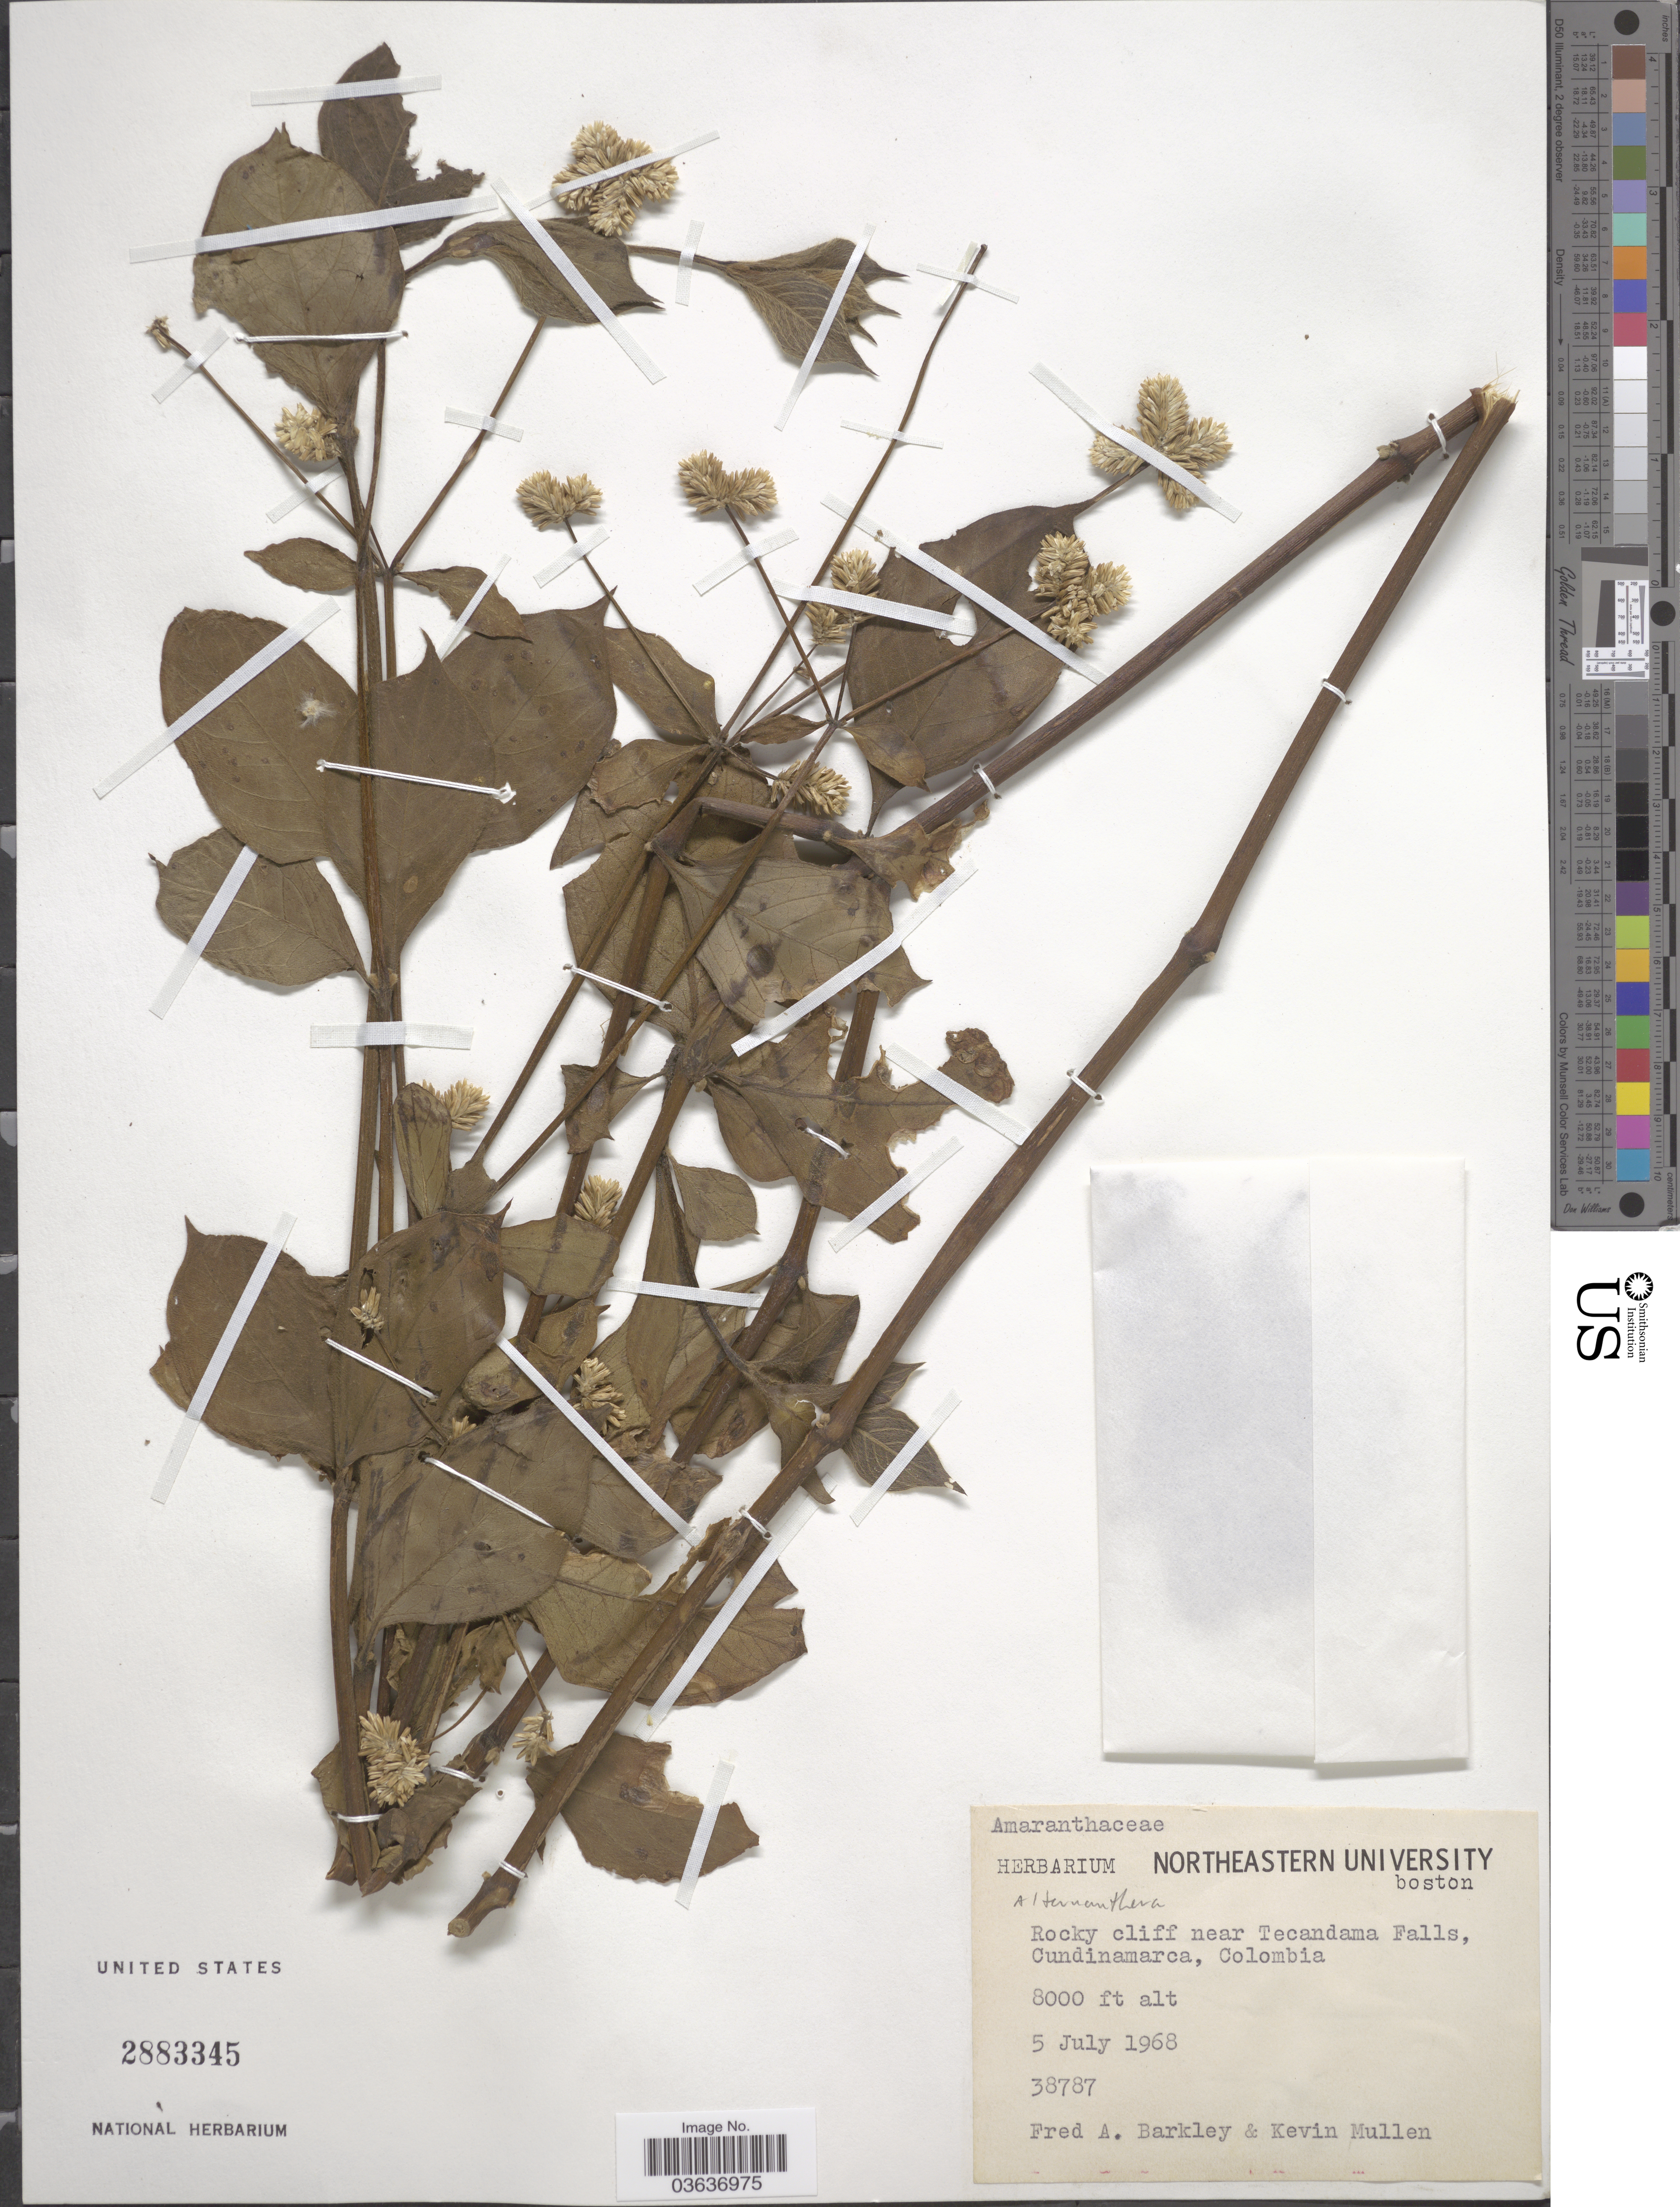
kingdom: Plantae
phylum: Tracheophyta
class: Magnoliopsida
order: Caryophyllales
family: Amaranthaceae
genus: Alternanthera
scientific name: Alternanthera sp.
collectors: F. A. Barkley & K. Mullen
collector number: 38787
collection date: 1968-07-05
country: Colombia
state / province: Cundinamarca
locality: Rocky cliff near Tecandama Falls.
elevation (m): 2438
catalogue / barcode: US 2883345